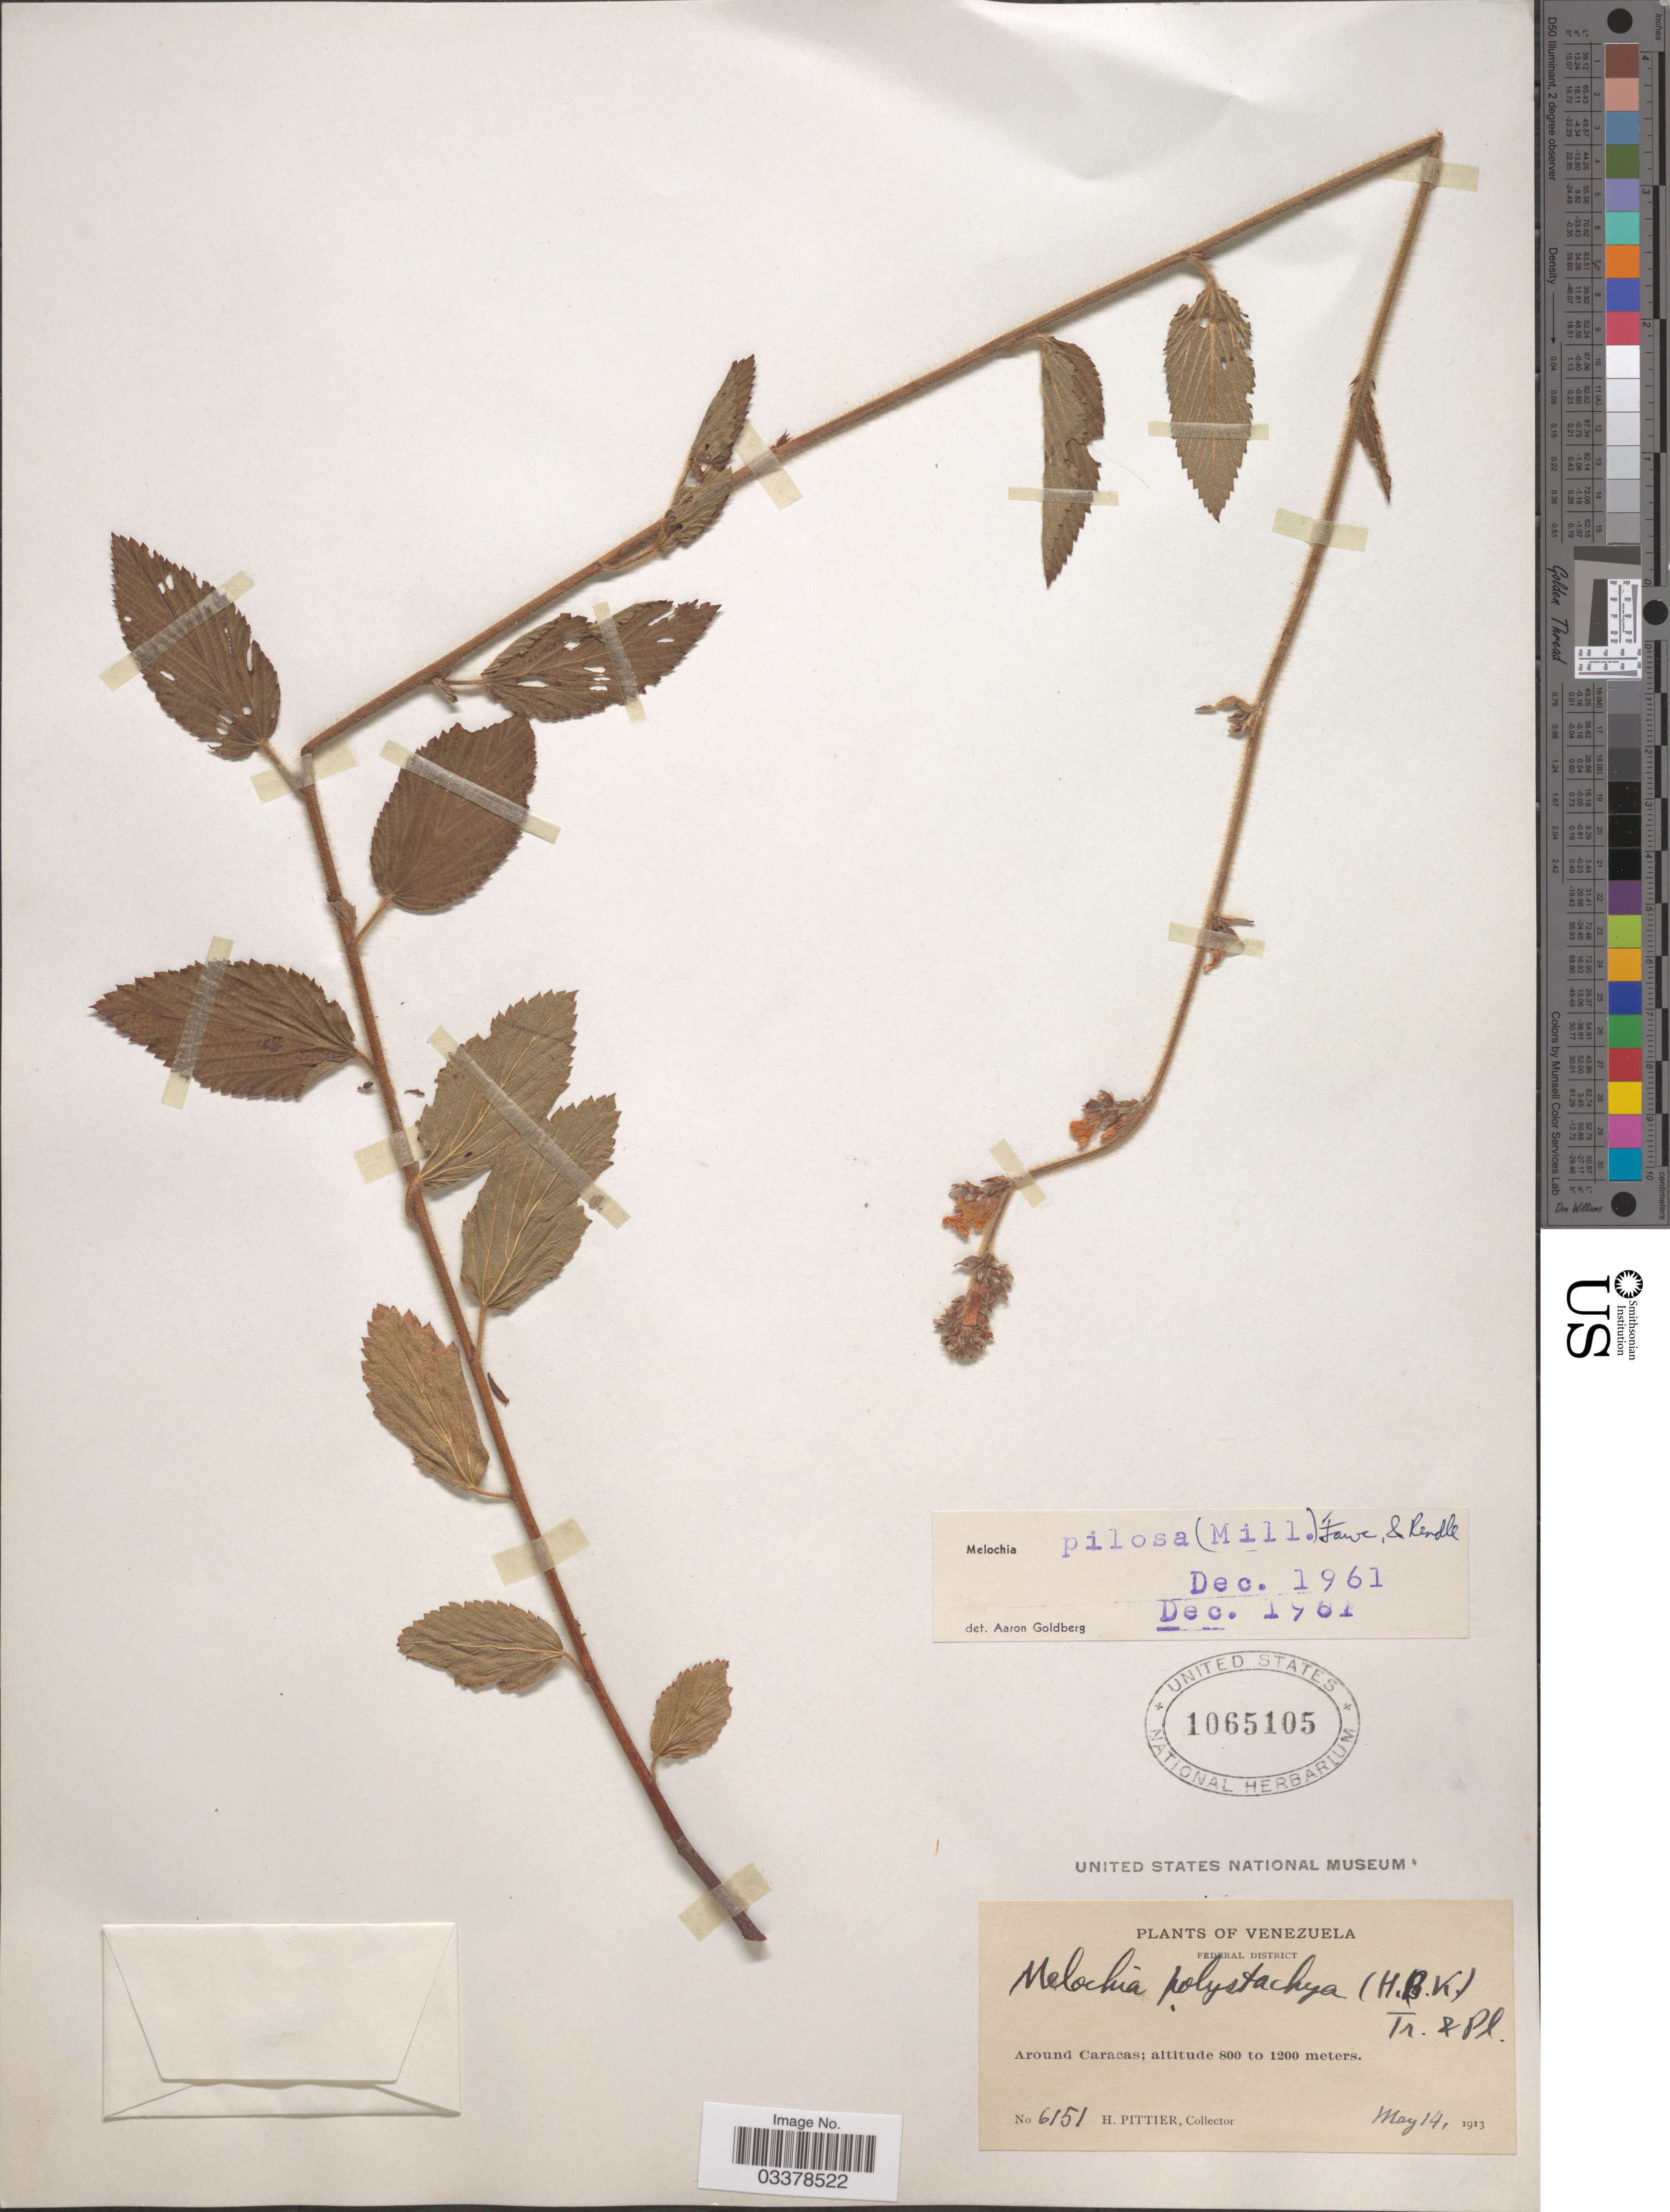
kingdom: Plantae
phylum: Tracheophyta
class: Magnoliopsida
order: Malvales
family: Malvaceae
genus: Melochia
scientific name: Melochia pilosa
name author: (Mill.) Fawc. & Rendle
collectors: H. F. Pittier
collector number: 6151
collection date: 1913-05-14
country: Venezuela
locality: Federal District. Around Caracas.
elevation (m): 800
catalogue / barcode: US 1065105